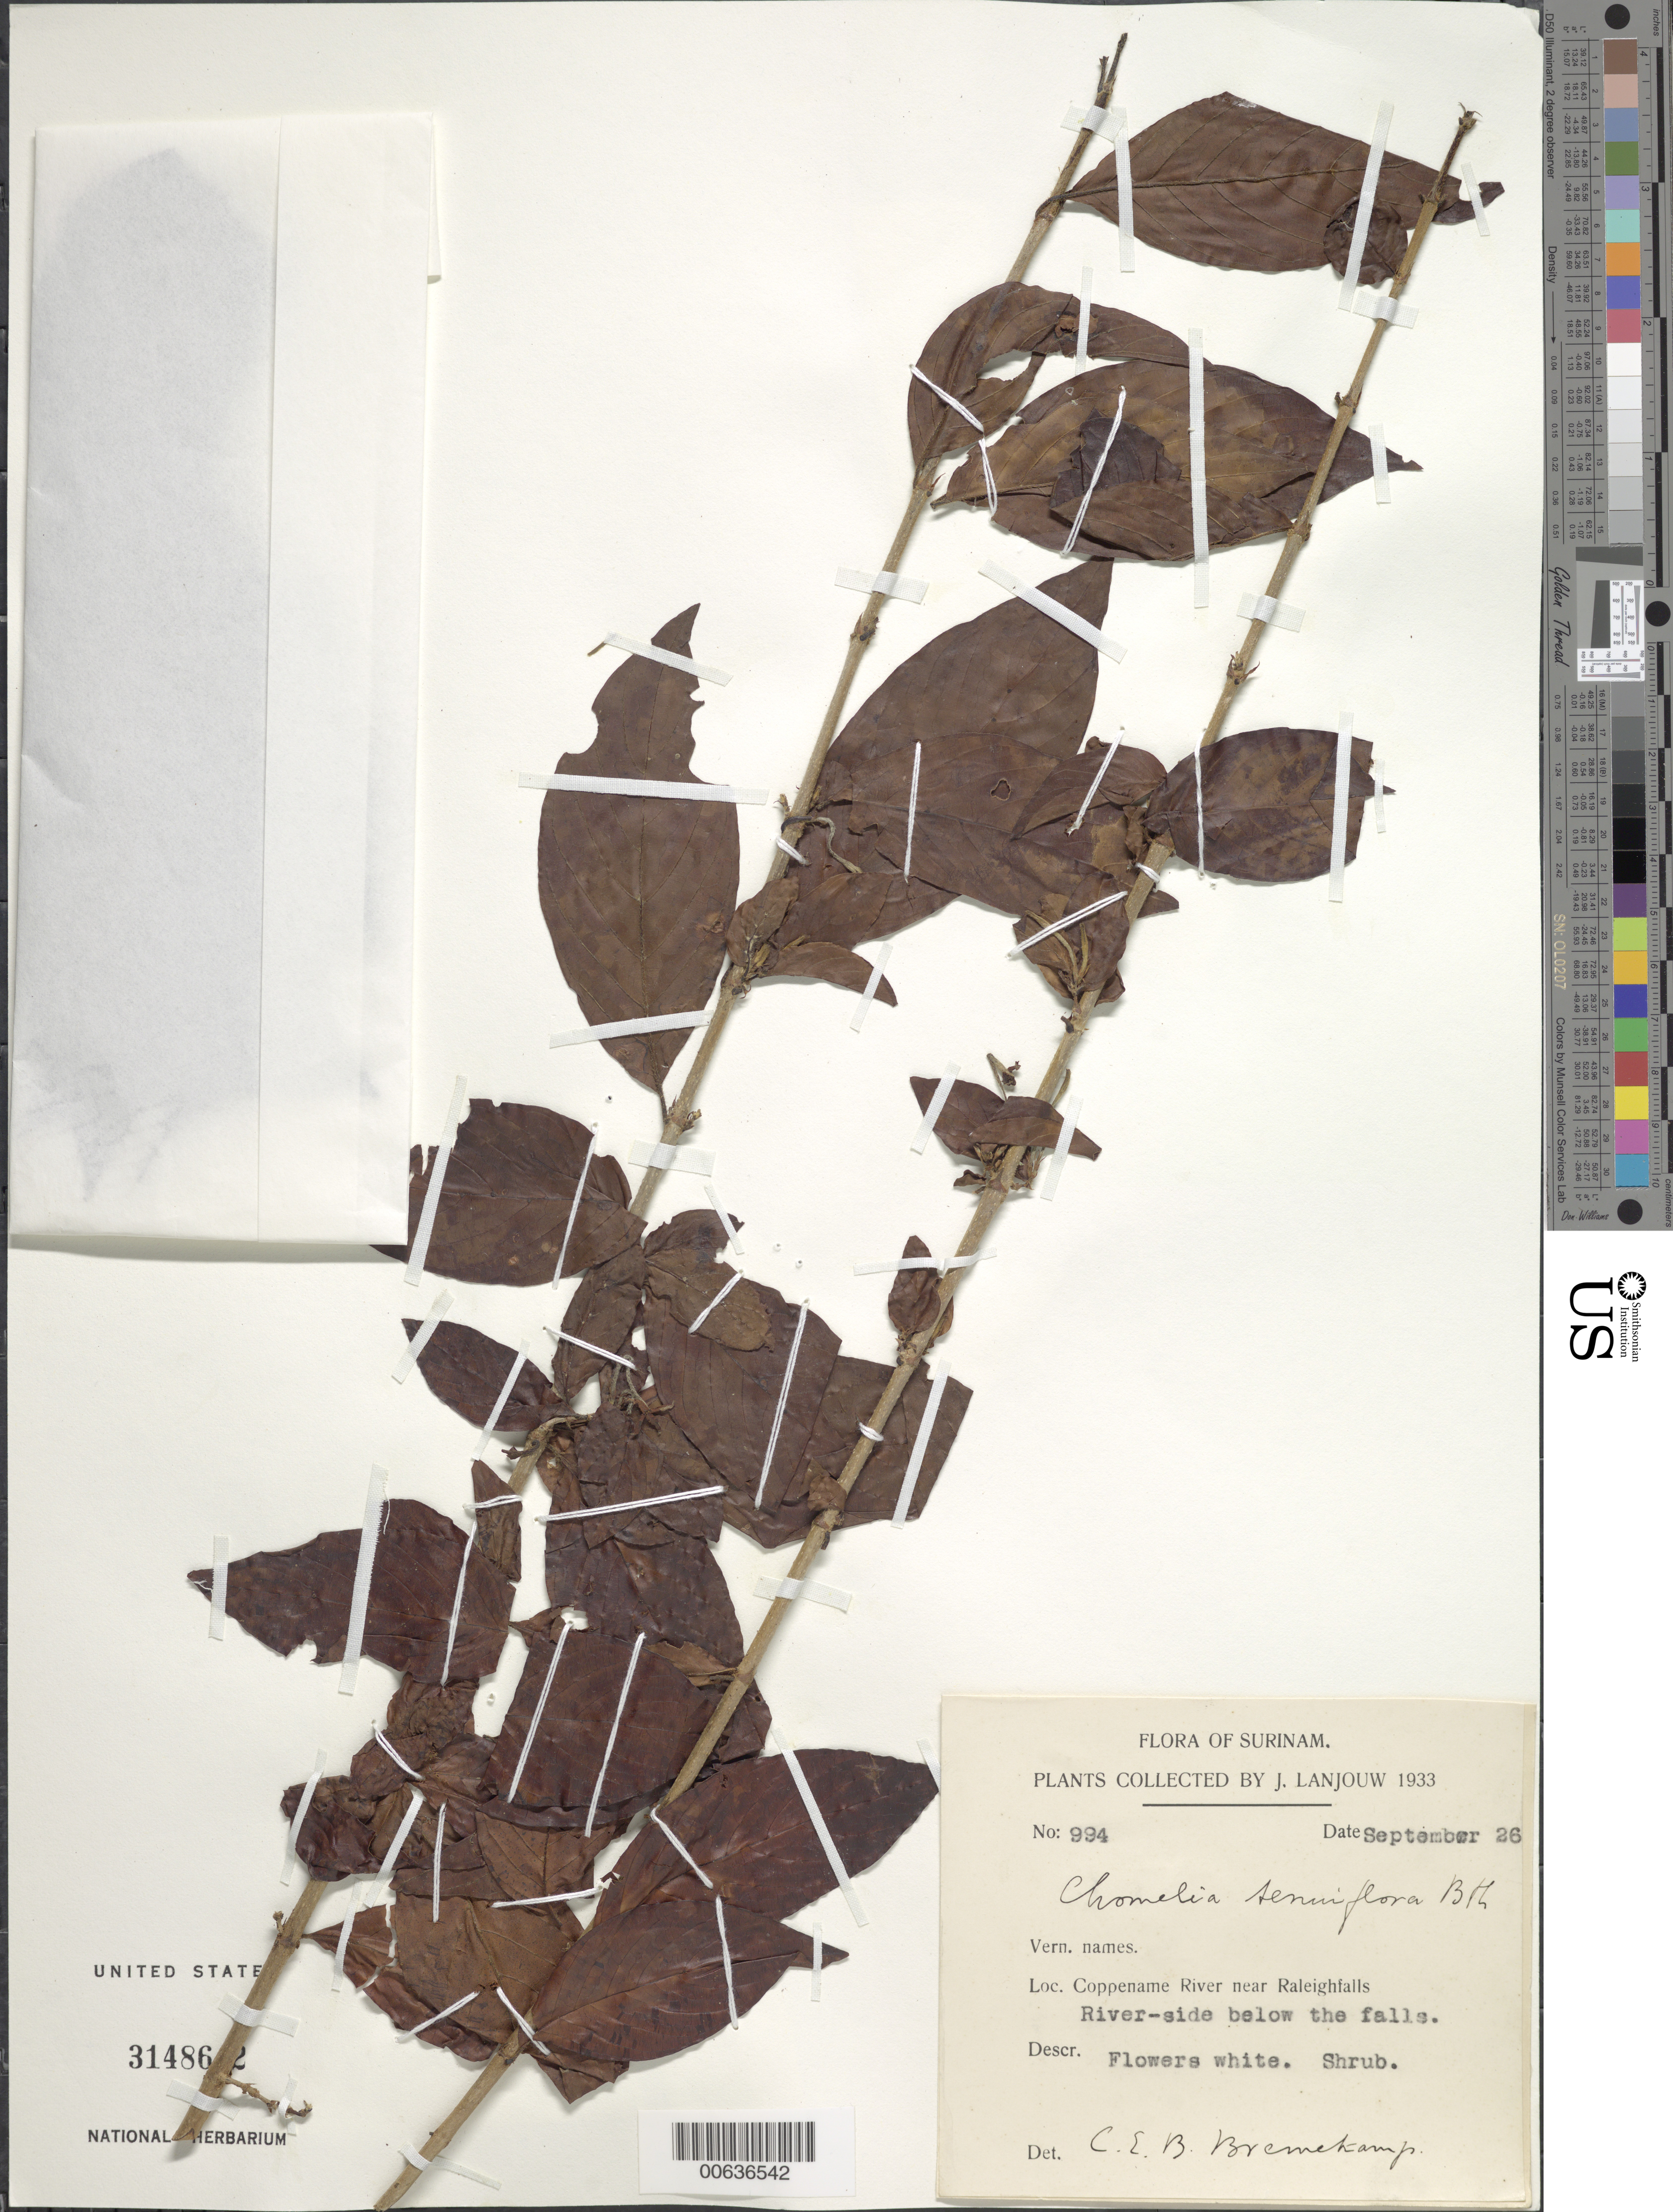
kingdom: Plantae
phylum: Tracheophyta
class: Magnoliopsida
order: Gentianales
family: Rubiaceae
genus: Chomelia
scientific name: Chomelia tenuiflora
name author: Benth.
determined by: Bremekamp, C. E. B.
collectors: J. Lanjouw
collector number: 994 x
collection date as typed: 26-Sep-33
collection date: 1933-09-26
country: Suriname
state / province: Saramacca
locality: Coppename R., below Raleighfalls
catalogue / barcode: US 3148642